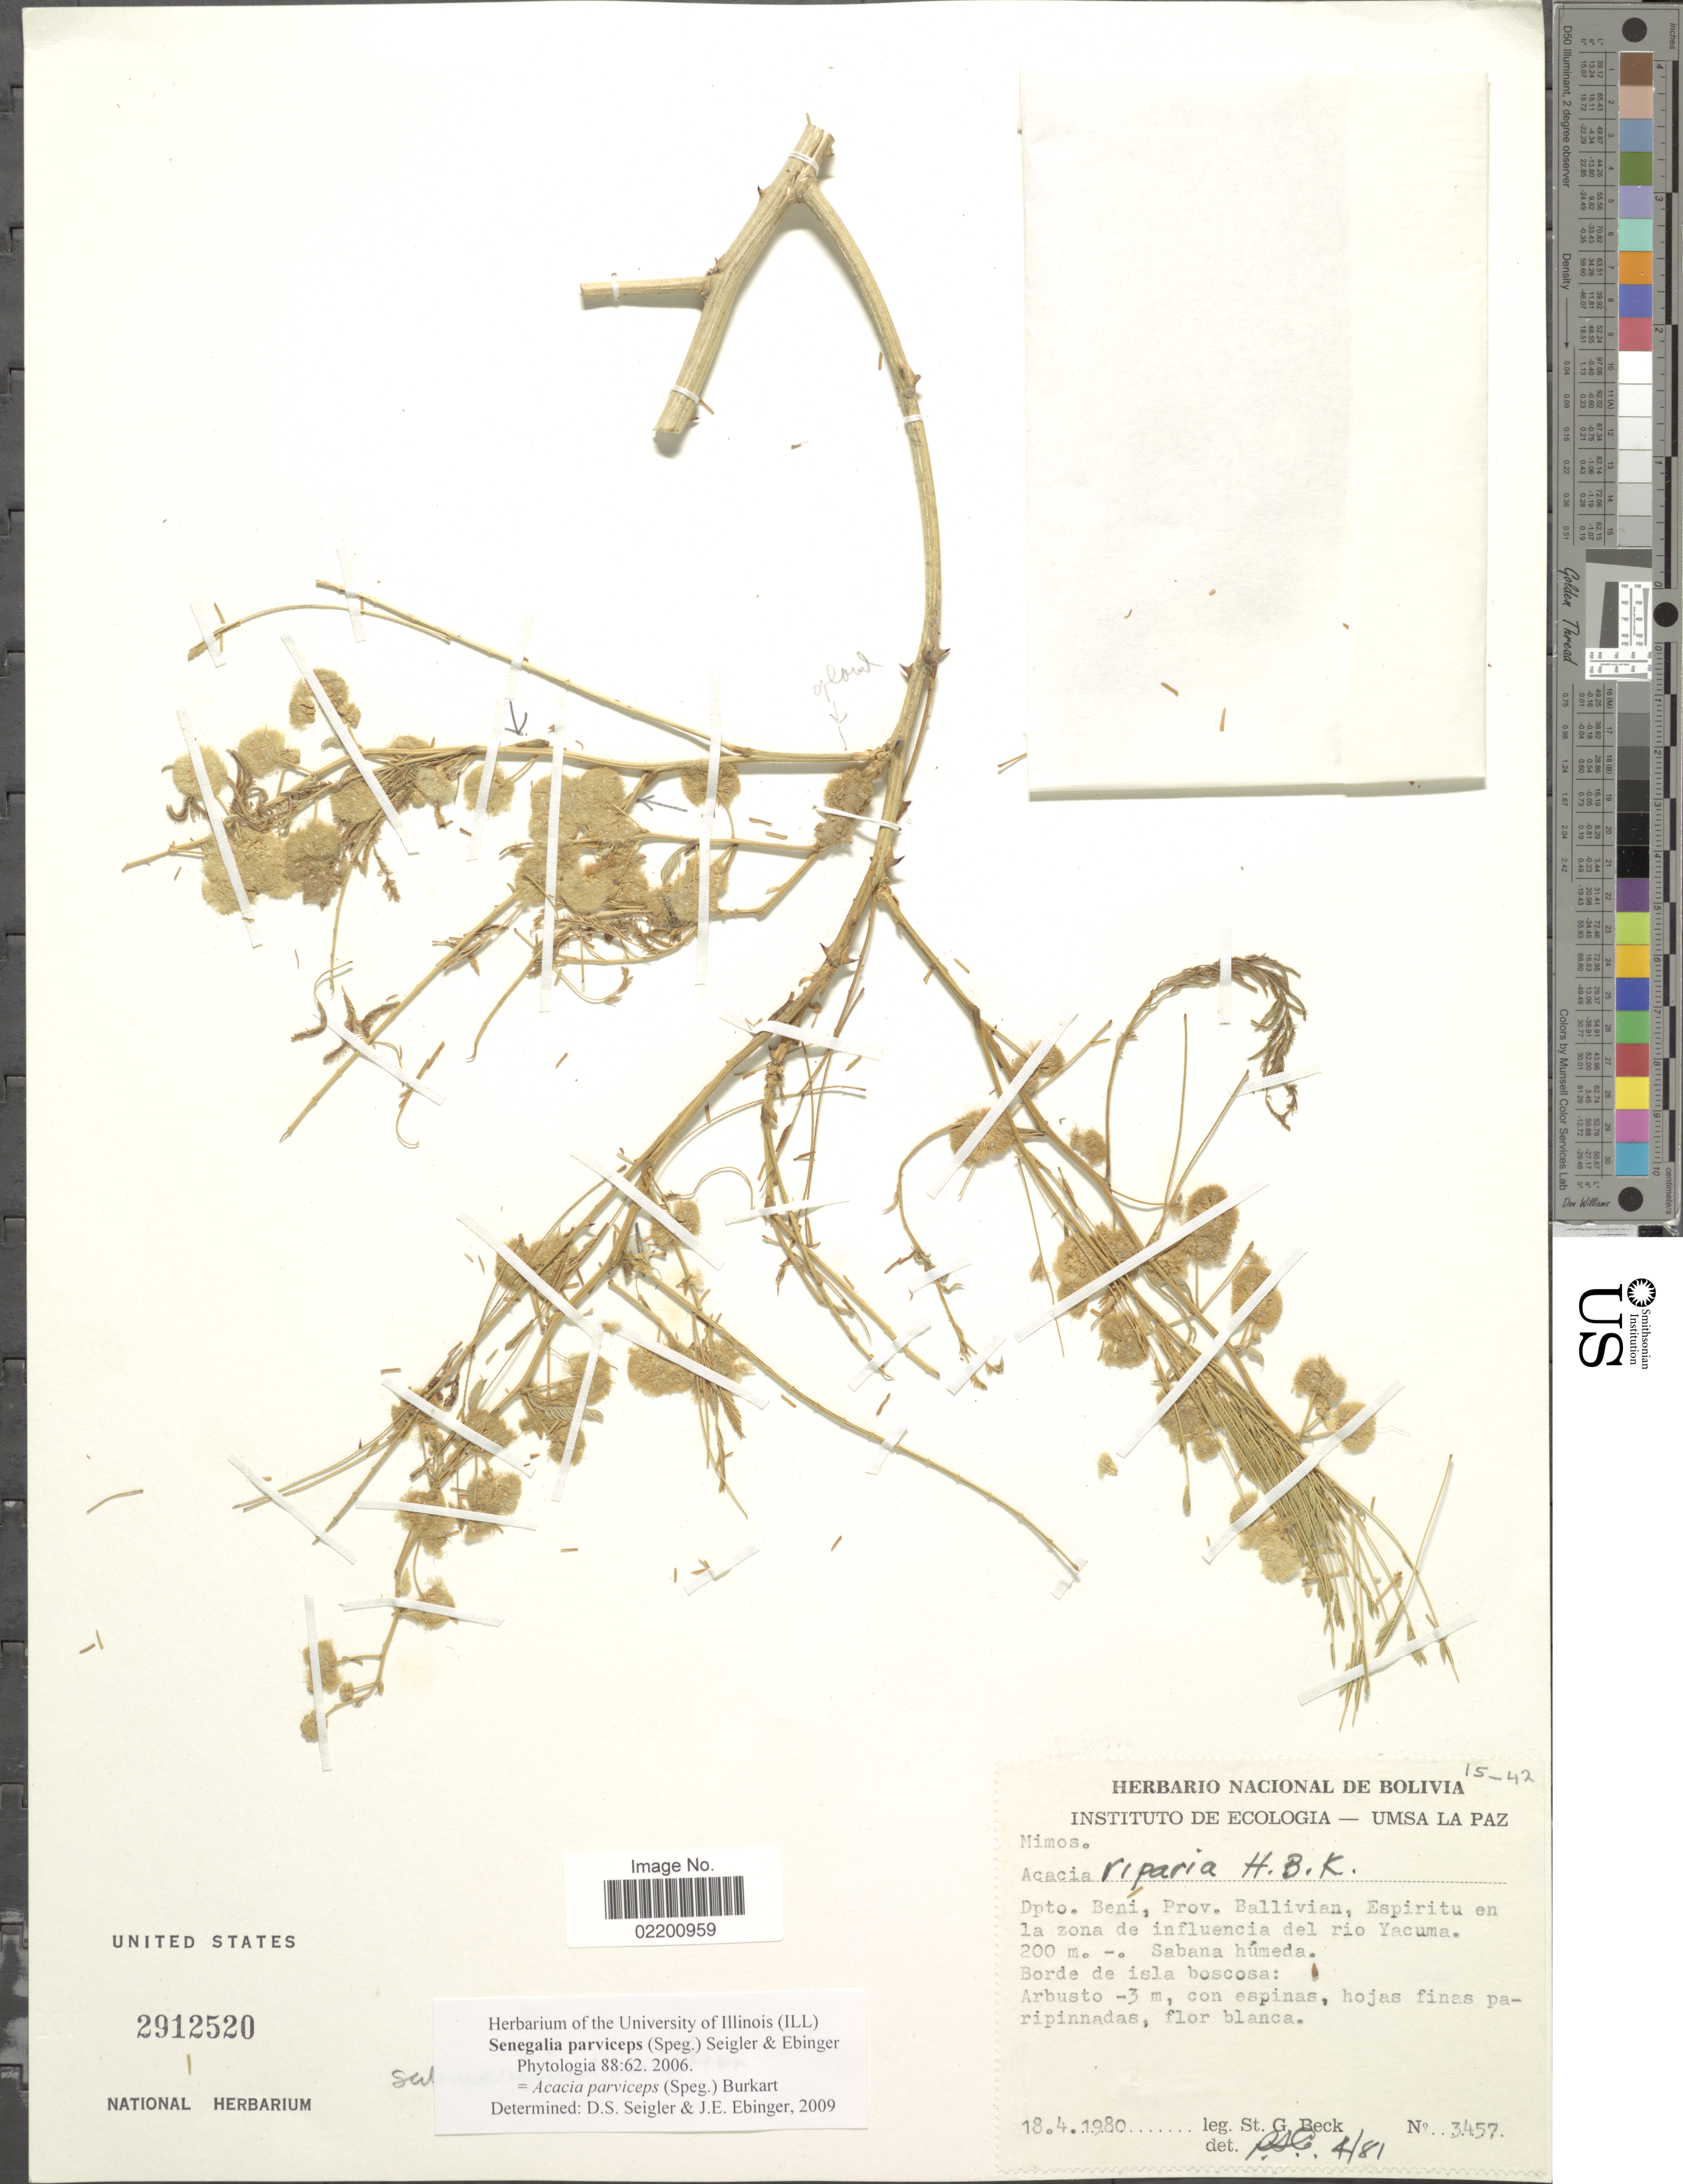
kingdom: Plantae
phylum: Tracheophyta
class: Magnoliopsida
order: Fabales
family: Fabaceae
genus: Senegalia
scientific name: Senegalia parviceps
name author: (Speg.) Seigler & Ebinger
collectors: S. G. Beck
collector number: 3457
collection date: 1980-04-18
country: Bolivia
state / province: Beni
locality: Depto. Beni, Prov. Ballivian, Espiritu en la zona de influencia del rio Yucama,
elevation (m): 200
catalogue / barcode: US 2912520